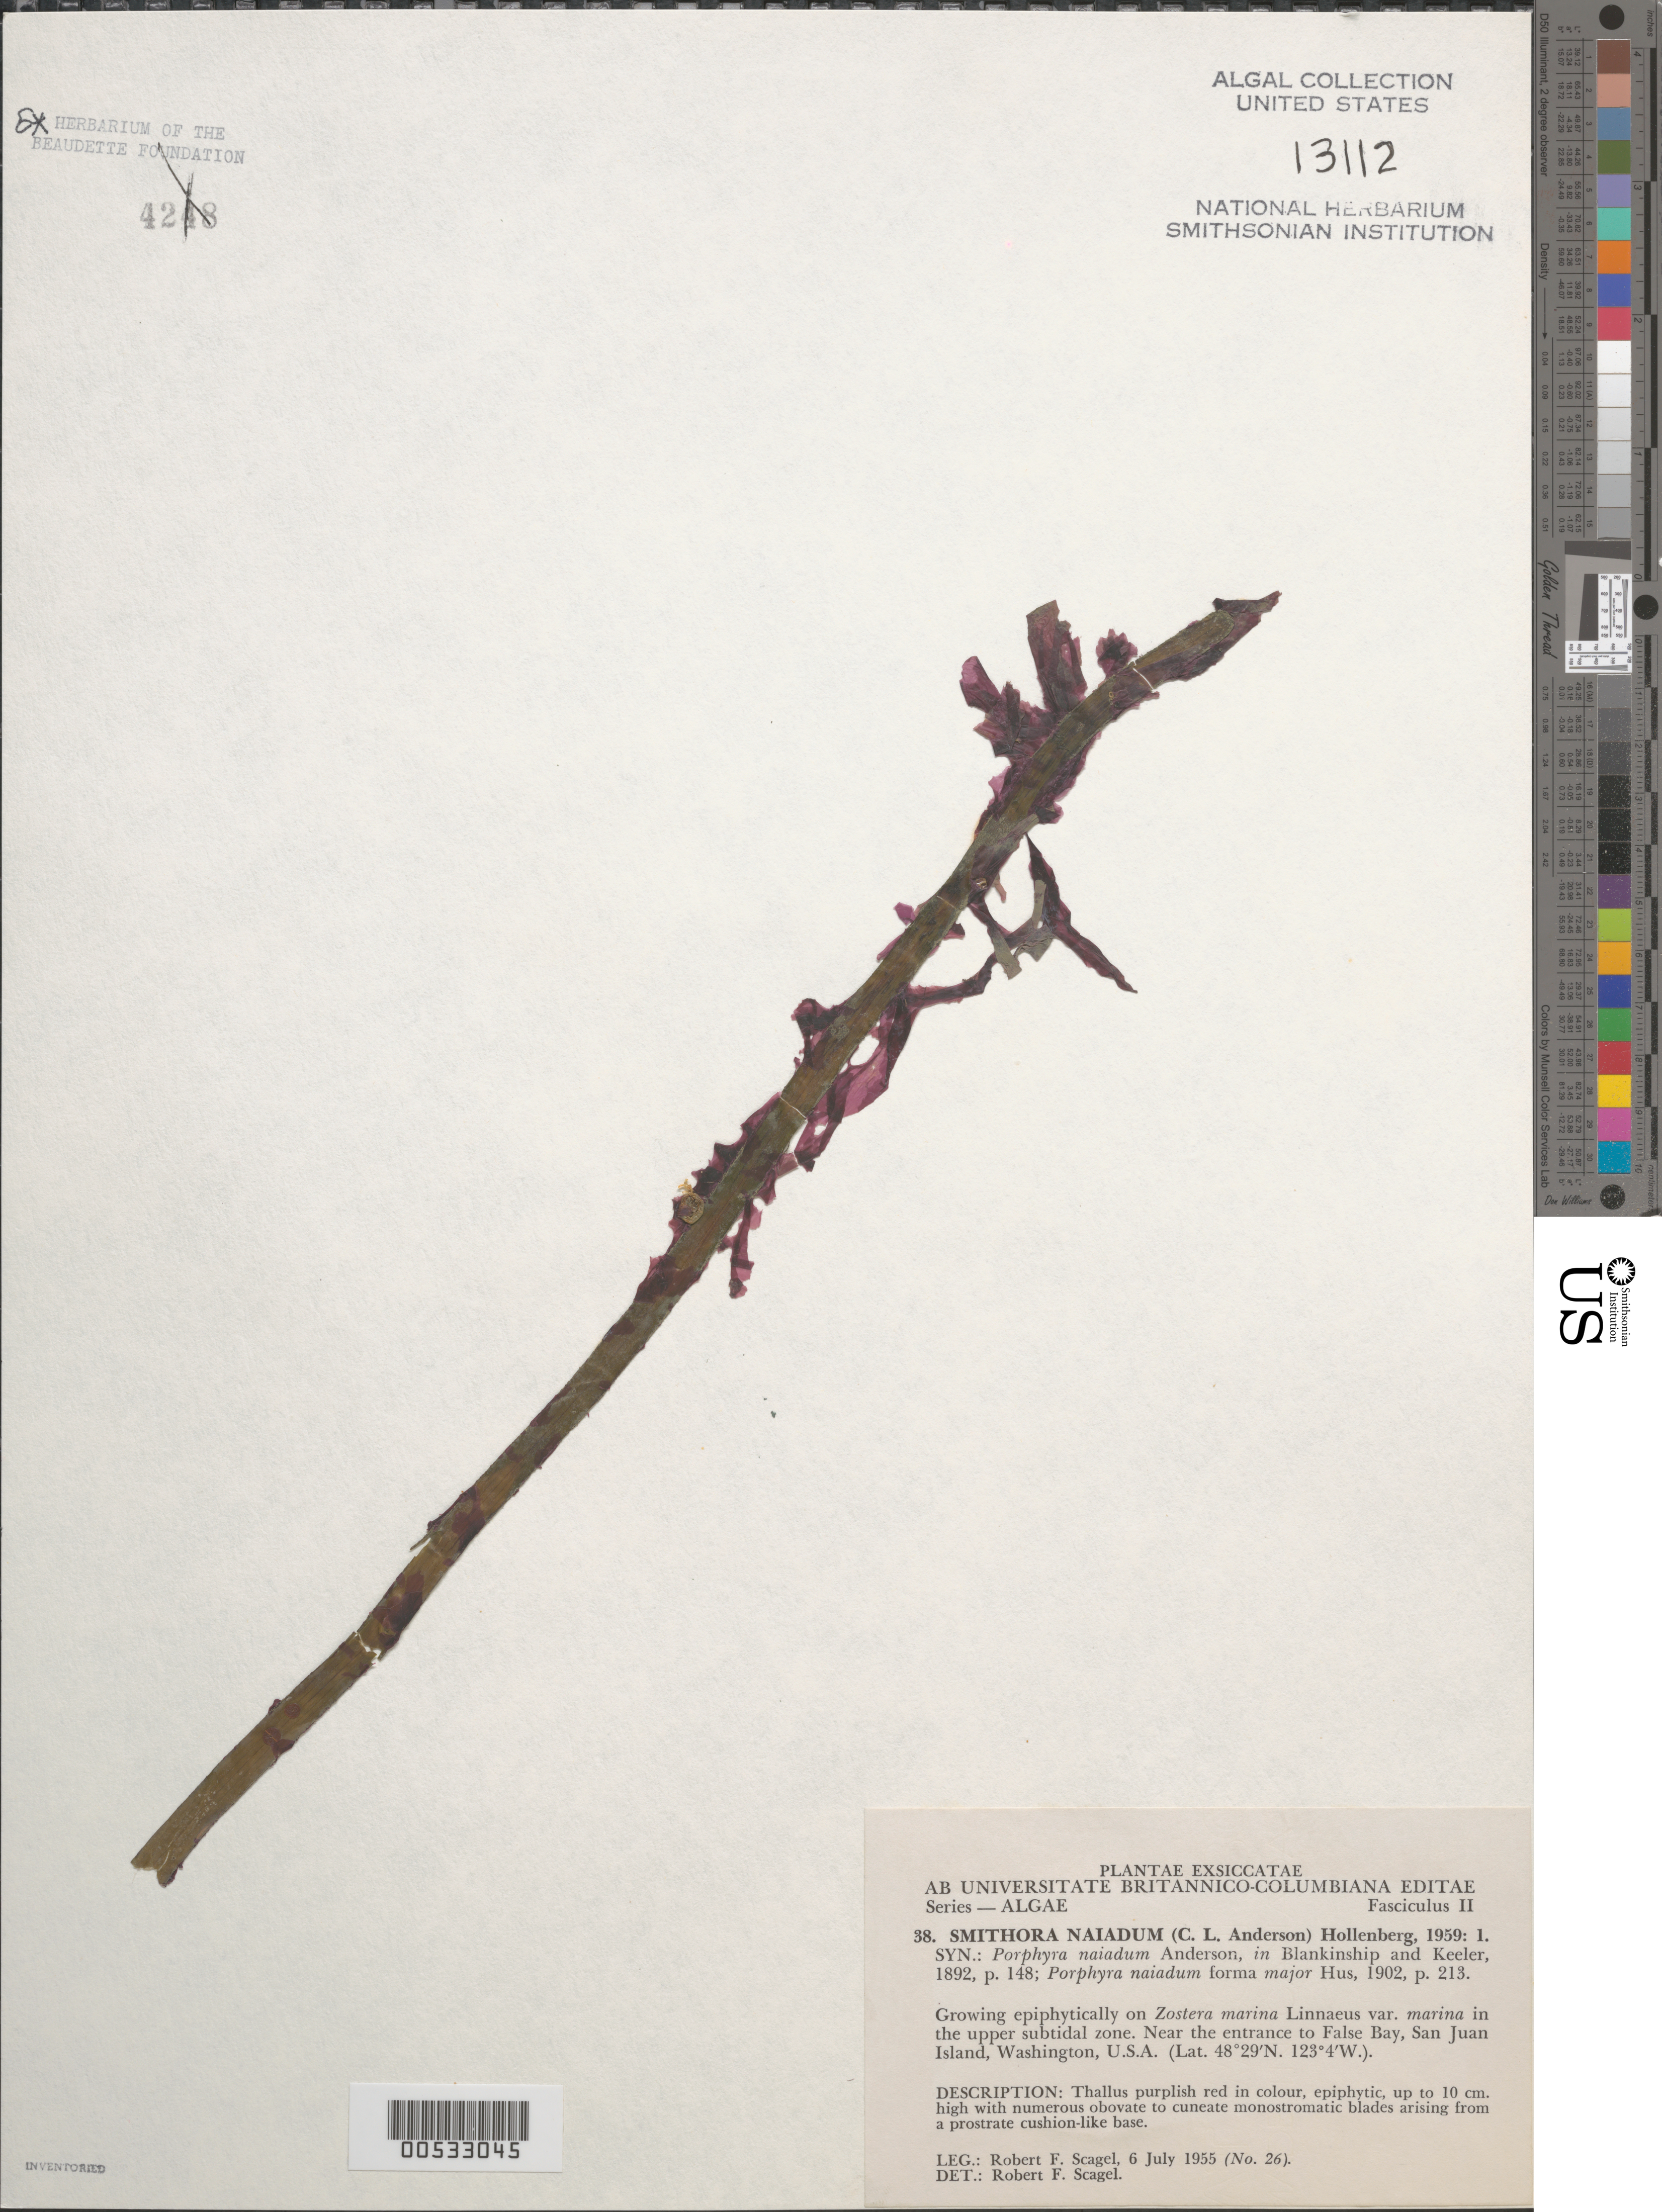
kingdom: Plantae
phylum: Rhodophyta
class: Compsopogonophyceae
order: Erythropeltidales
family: Erythrotrichiaceae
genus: Smithora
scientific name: Smithora naiadum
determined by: Scagel, R. F.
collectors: R. F. Scagel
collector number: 26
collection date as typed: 06 Jul 1955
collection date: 1955-07-06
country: United States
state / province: Washington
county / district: San Juan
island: San Juan Island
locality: Near False Bay entrance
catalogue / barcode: US 13112